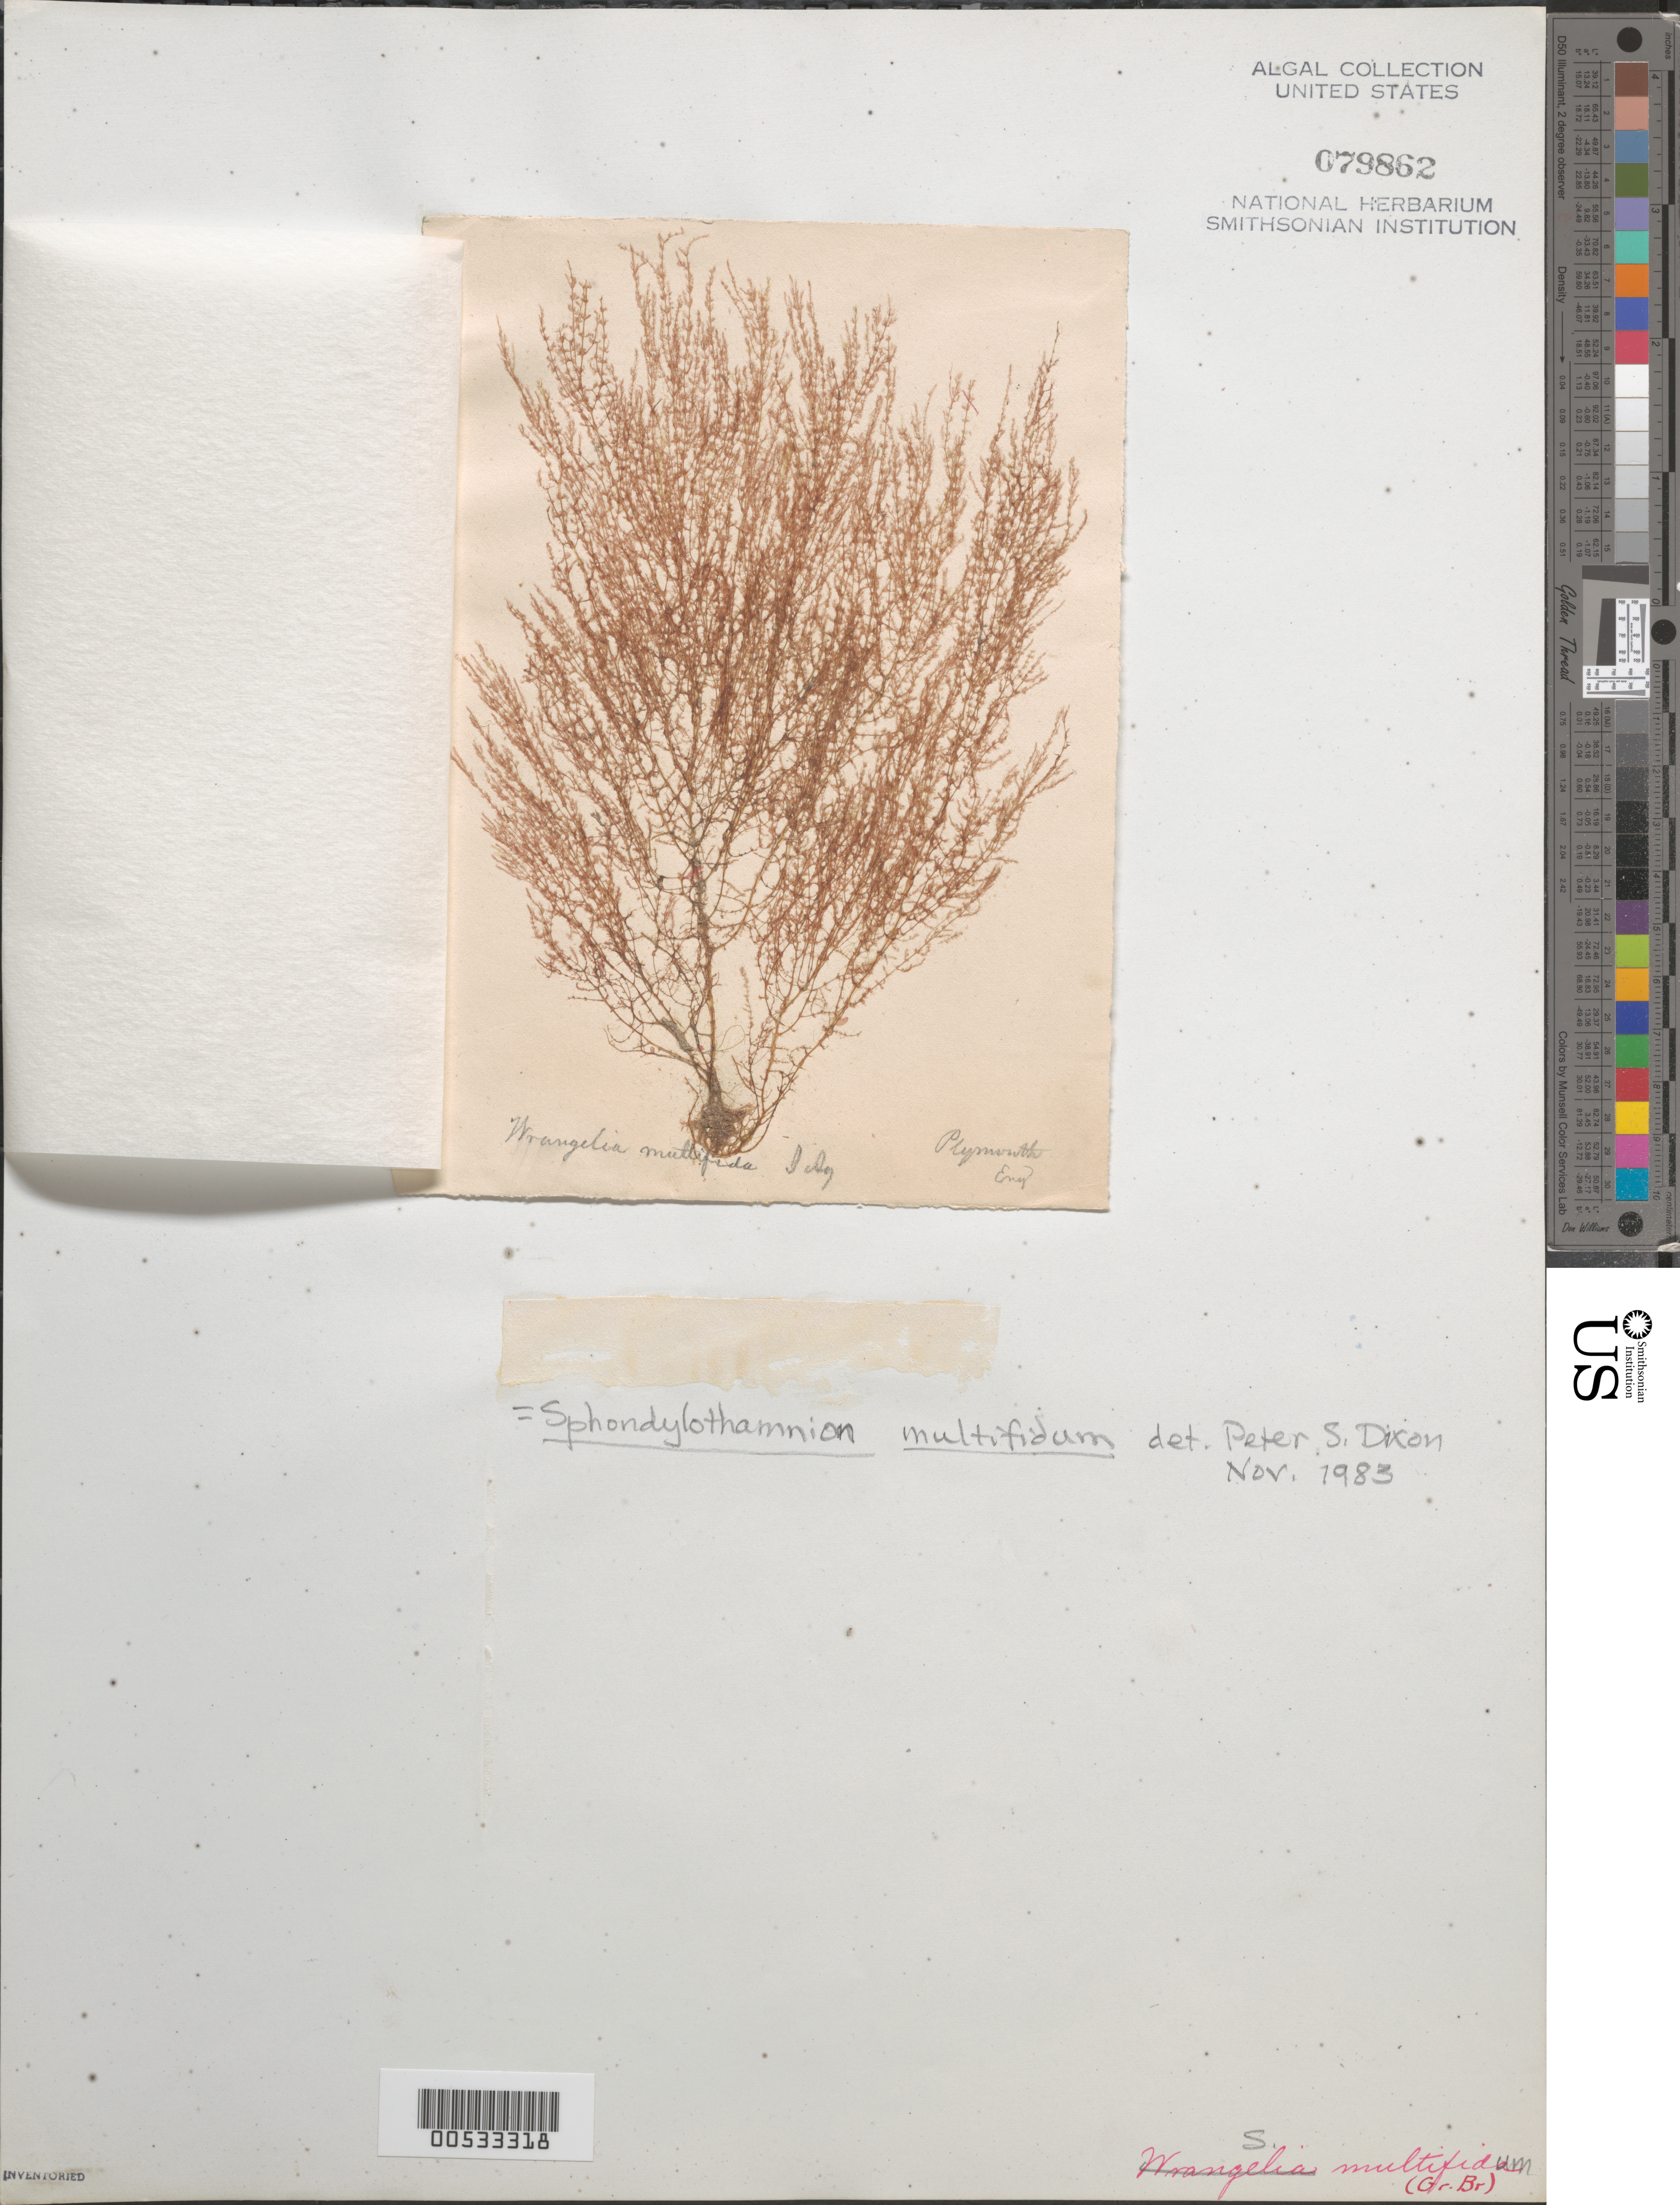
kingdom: Plantae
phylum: Rhodophyta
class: Florideophyceae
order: Ceramiales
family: Wrangeliaceae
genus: Sphondylothamnion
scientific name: Sphondylothamnion multifidum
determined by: Dixon, P. S.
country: United Kingdom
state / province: England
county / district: Devon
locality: Plymouth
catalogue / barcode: US 79862